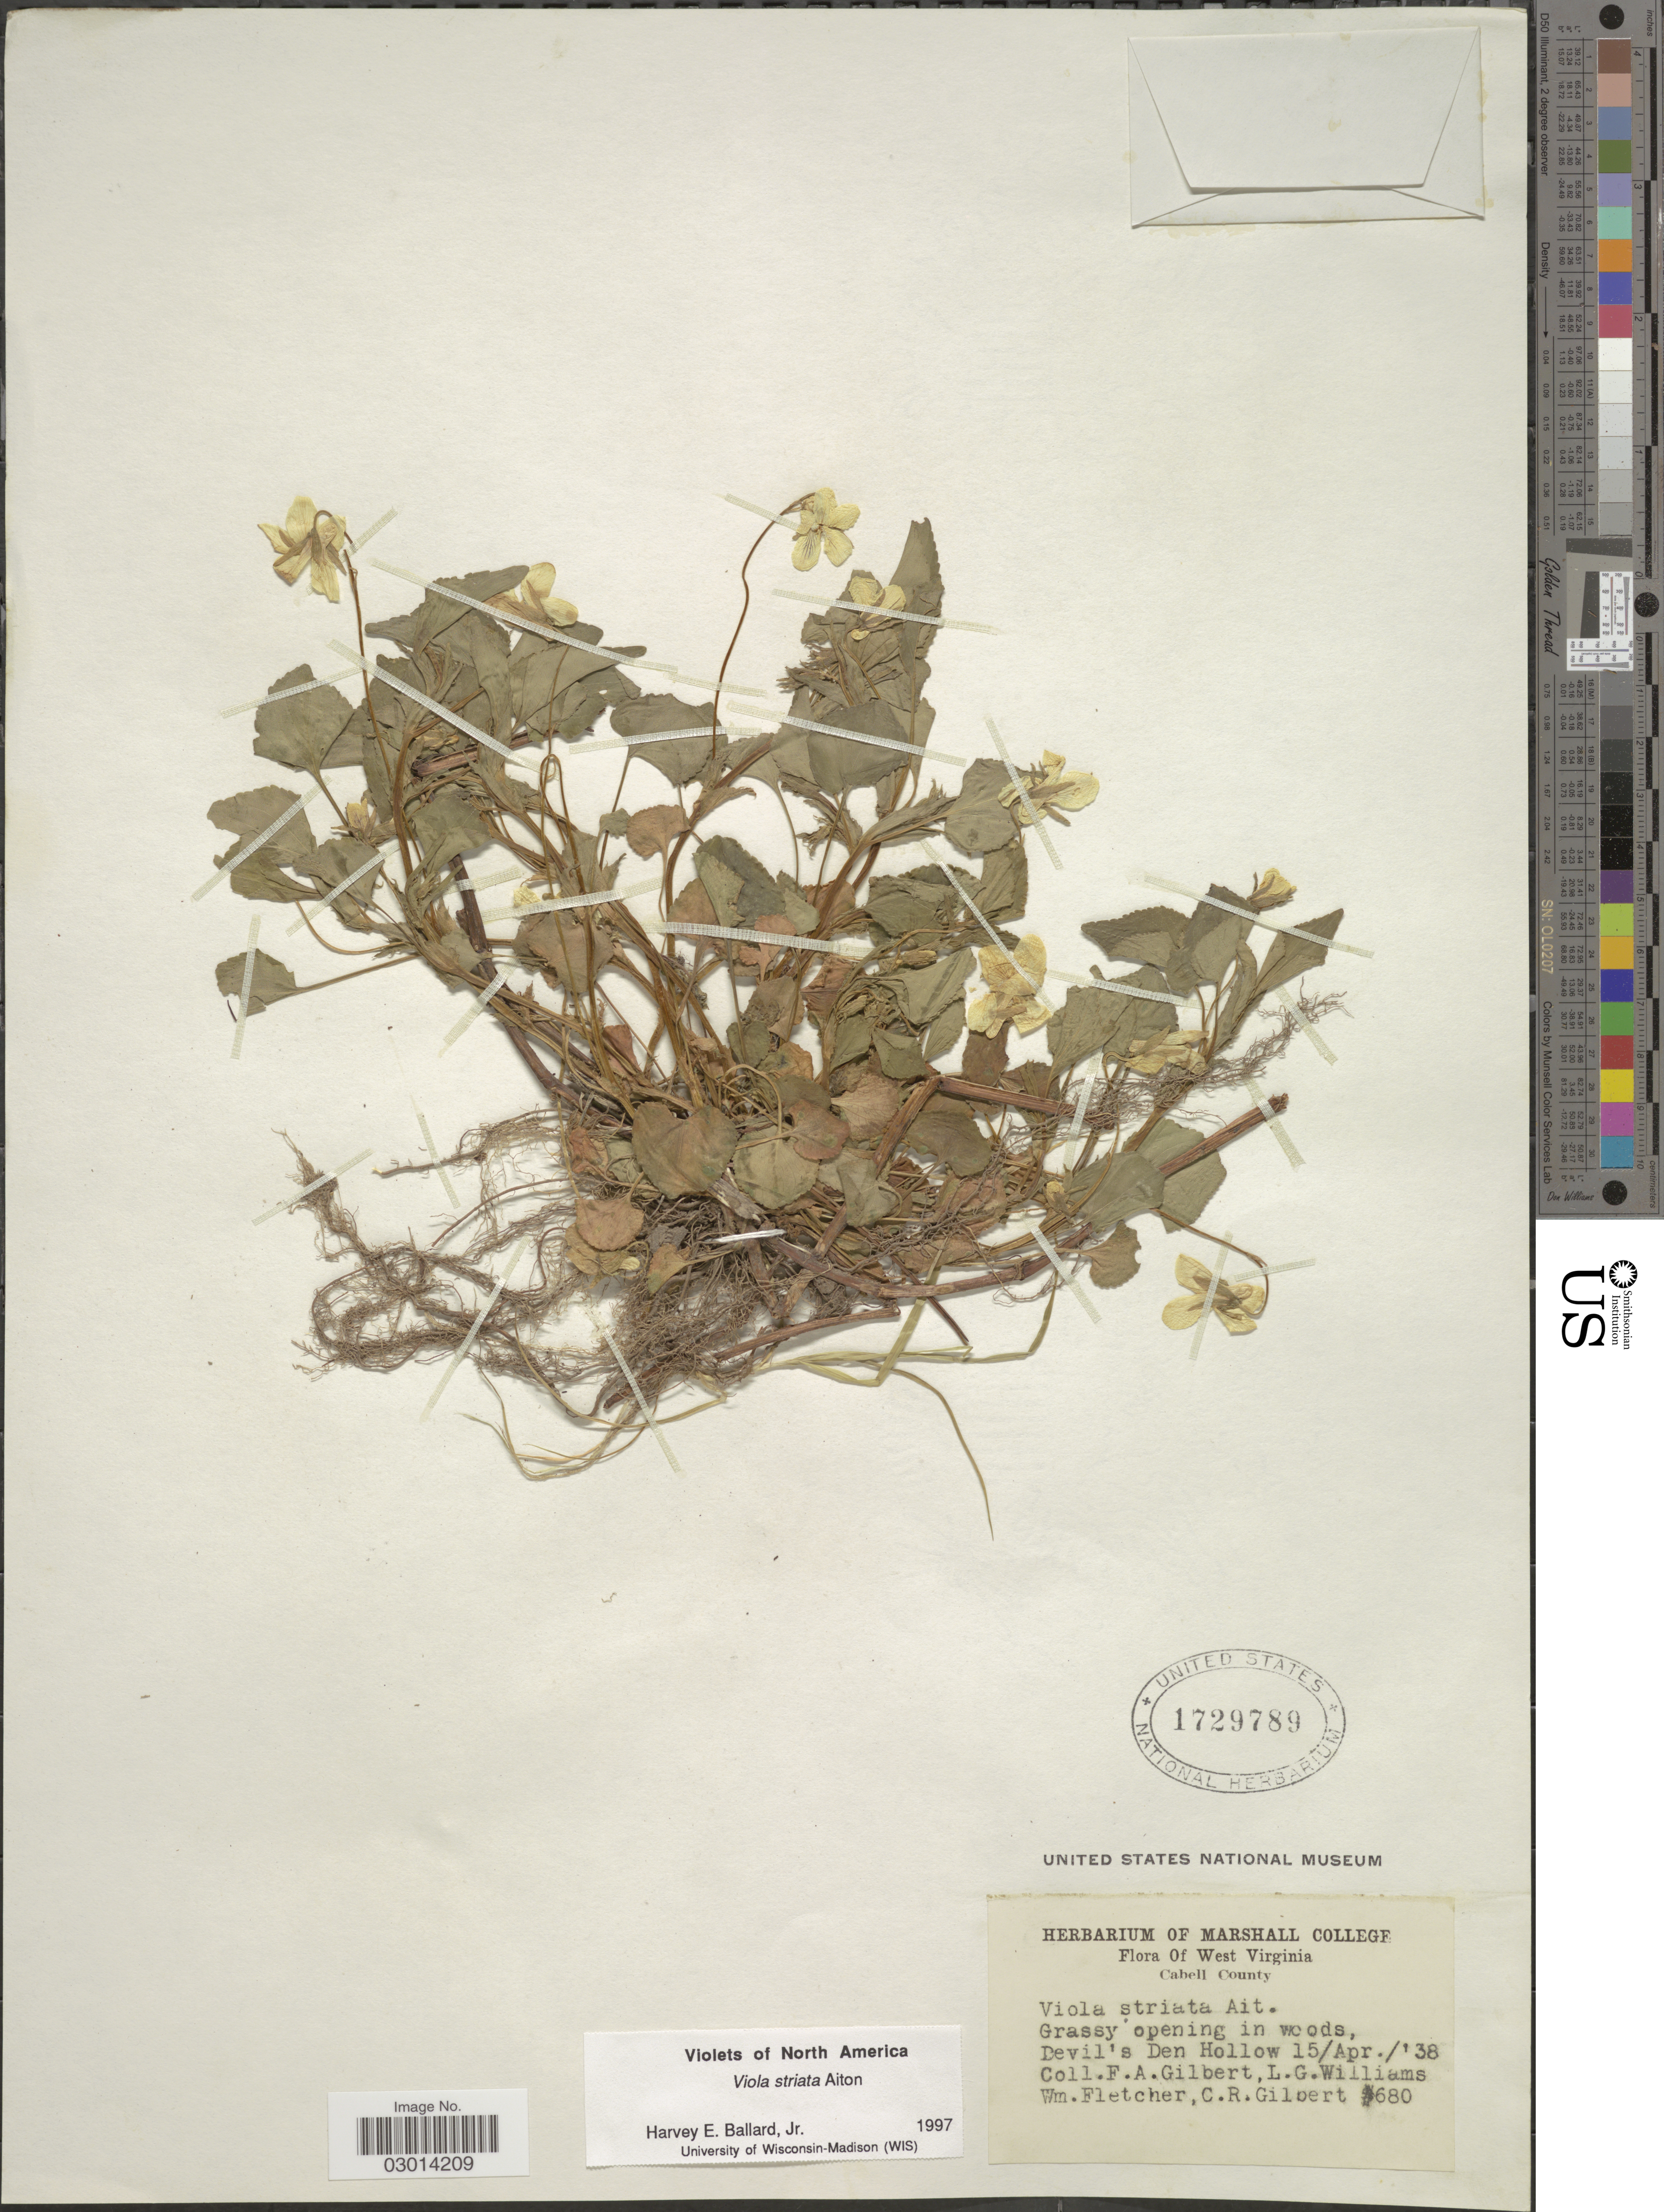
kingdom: Plantae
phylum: Tracheophyta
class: Magnoliopsida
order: Malpighiales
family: Violaceae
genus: Viola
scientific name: Viola rostrata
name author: Pursh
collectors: F. A. Gilbert, L. G. Williams, W. Fletcher & C. Gilbert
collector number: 680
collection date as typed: Transcribed d/m/y: 15/4/38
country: United States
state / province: West Virginia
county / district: Cabell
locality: Cabell County. Devil's Den Hollow.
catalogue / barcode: US 1729789